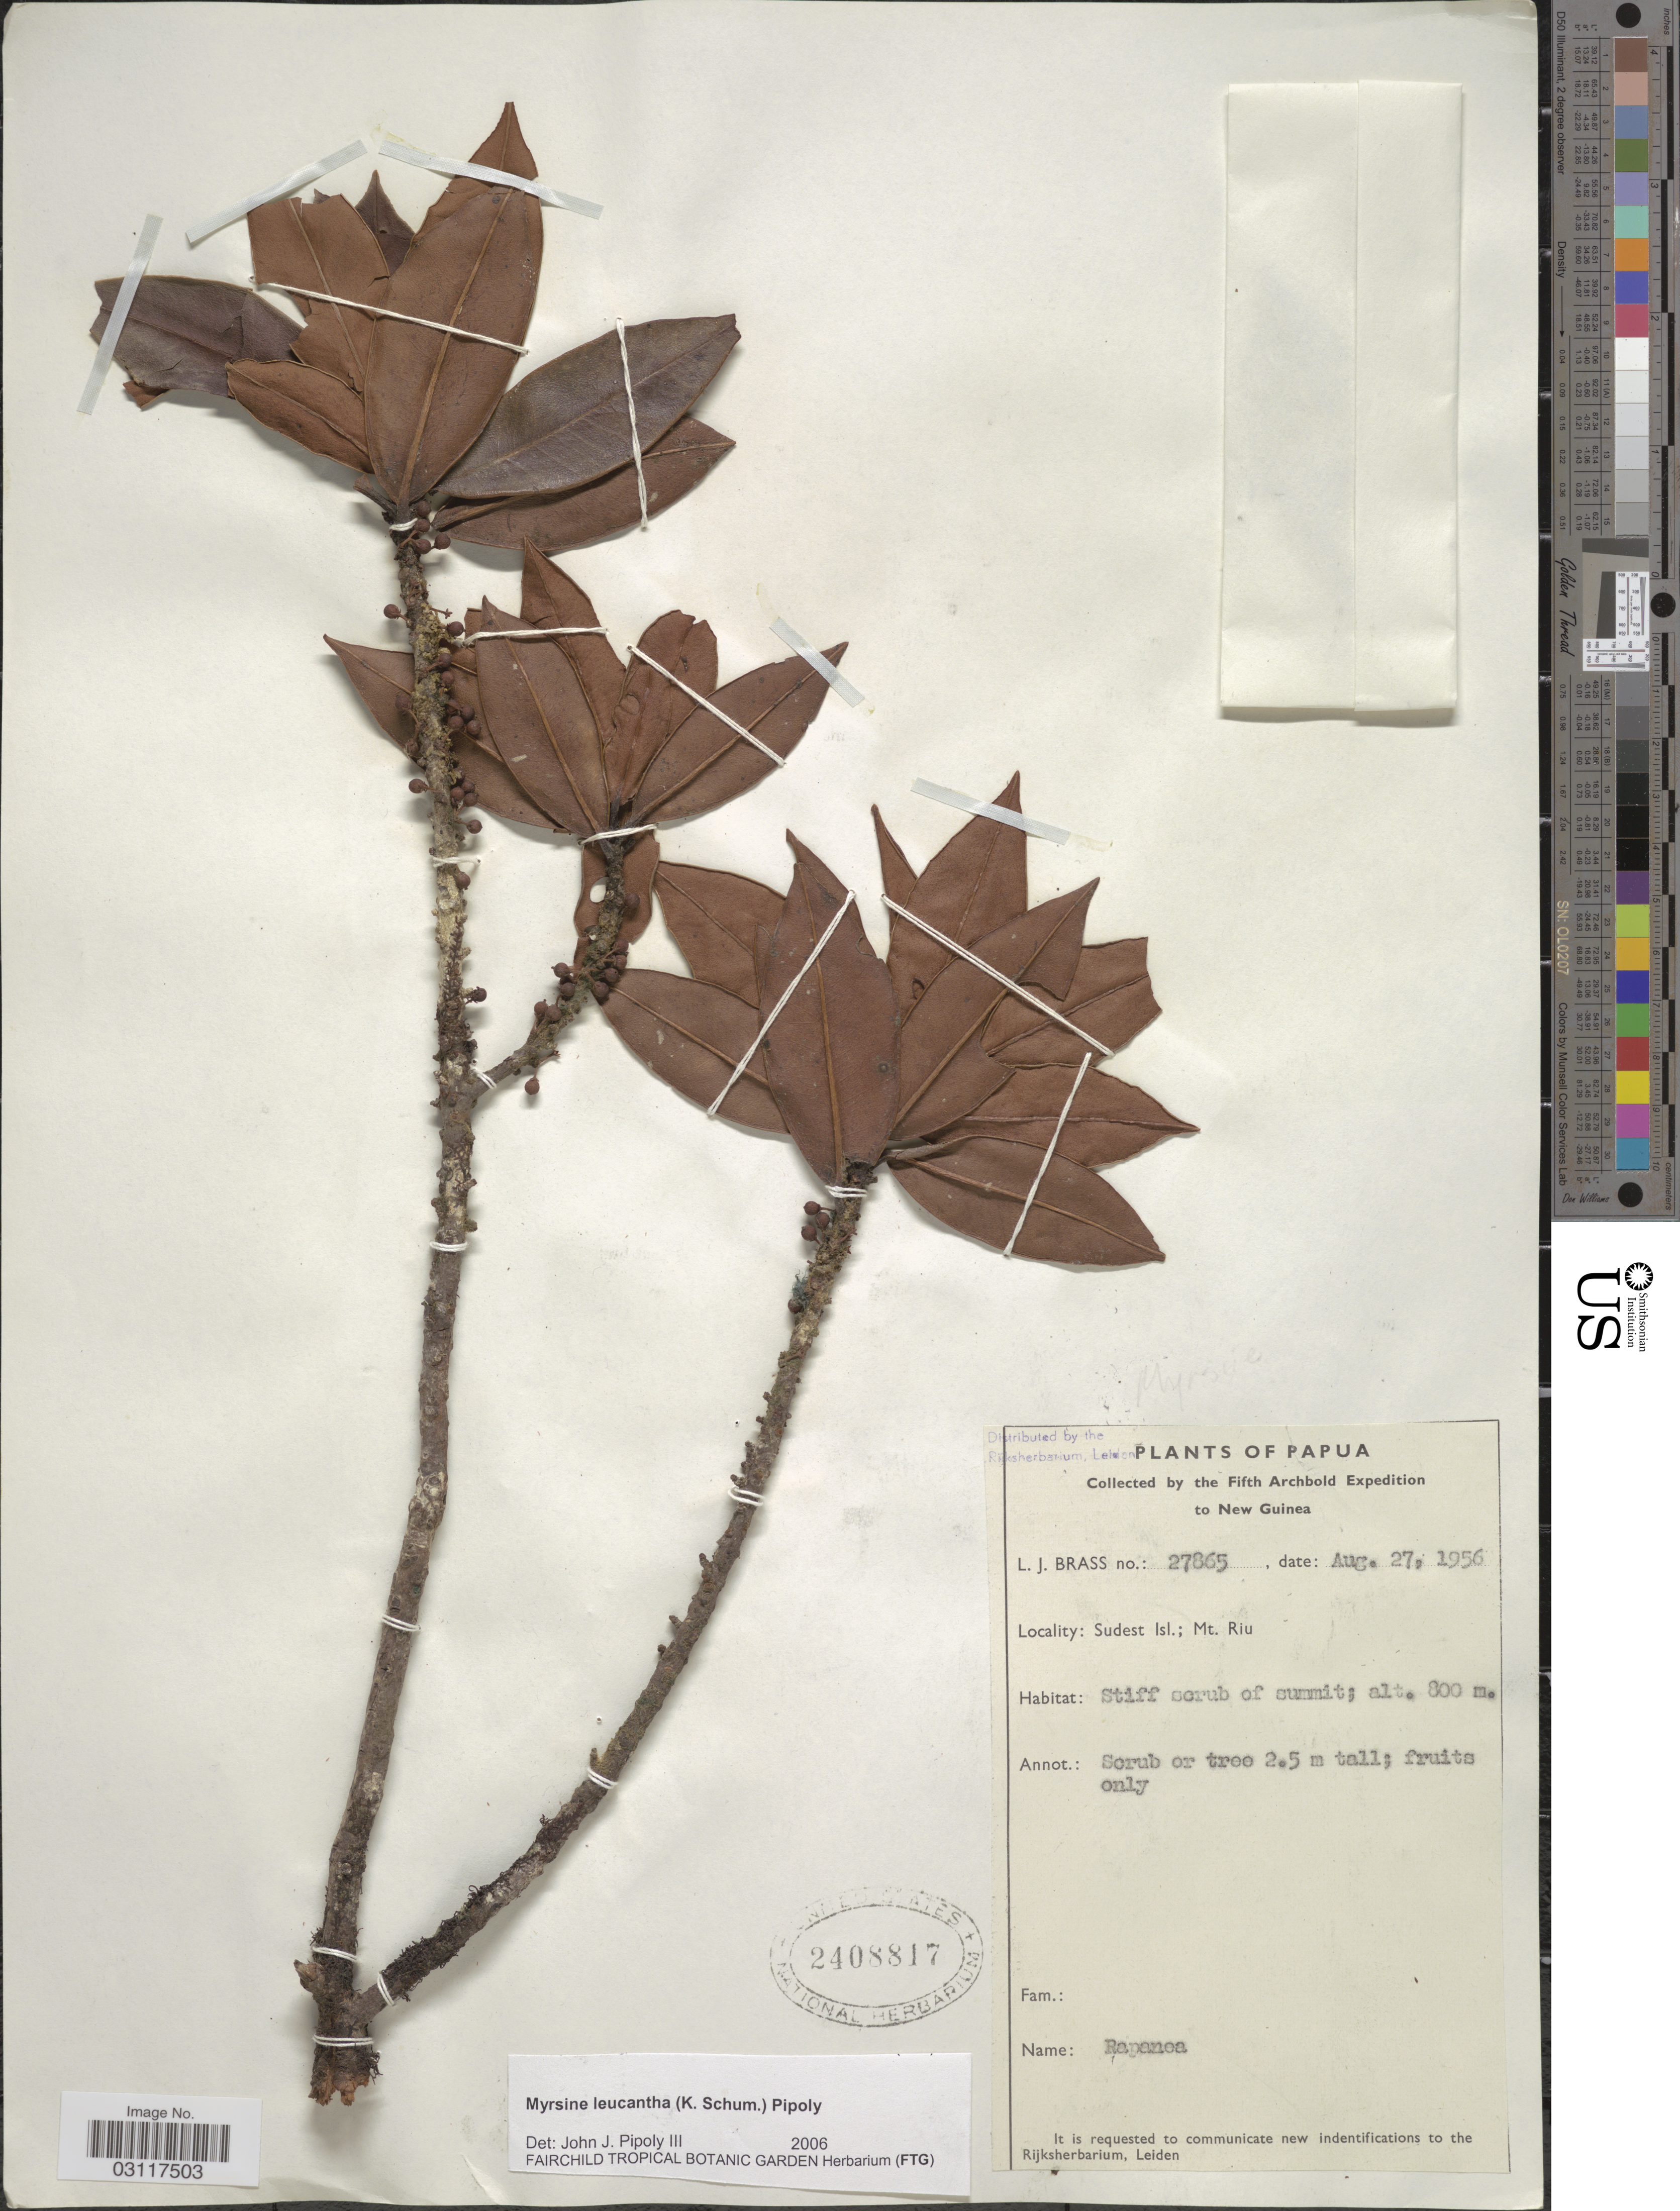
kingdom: Plantae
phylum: Tracheophyta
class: Magnoliopsida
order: Ericales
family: Primulaceae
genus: Myrsine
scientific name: Myrsine leucantha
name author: (K. Schum.) Pipoly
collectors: L. J. Brass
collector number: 27865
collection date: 1956-08-27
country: Papua New Guinea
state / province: Milne Bay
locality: Sudest Isl.; Mt. Riu, New Guinea.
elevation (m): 800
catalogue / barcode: US 2408817